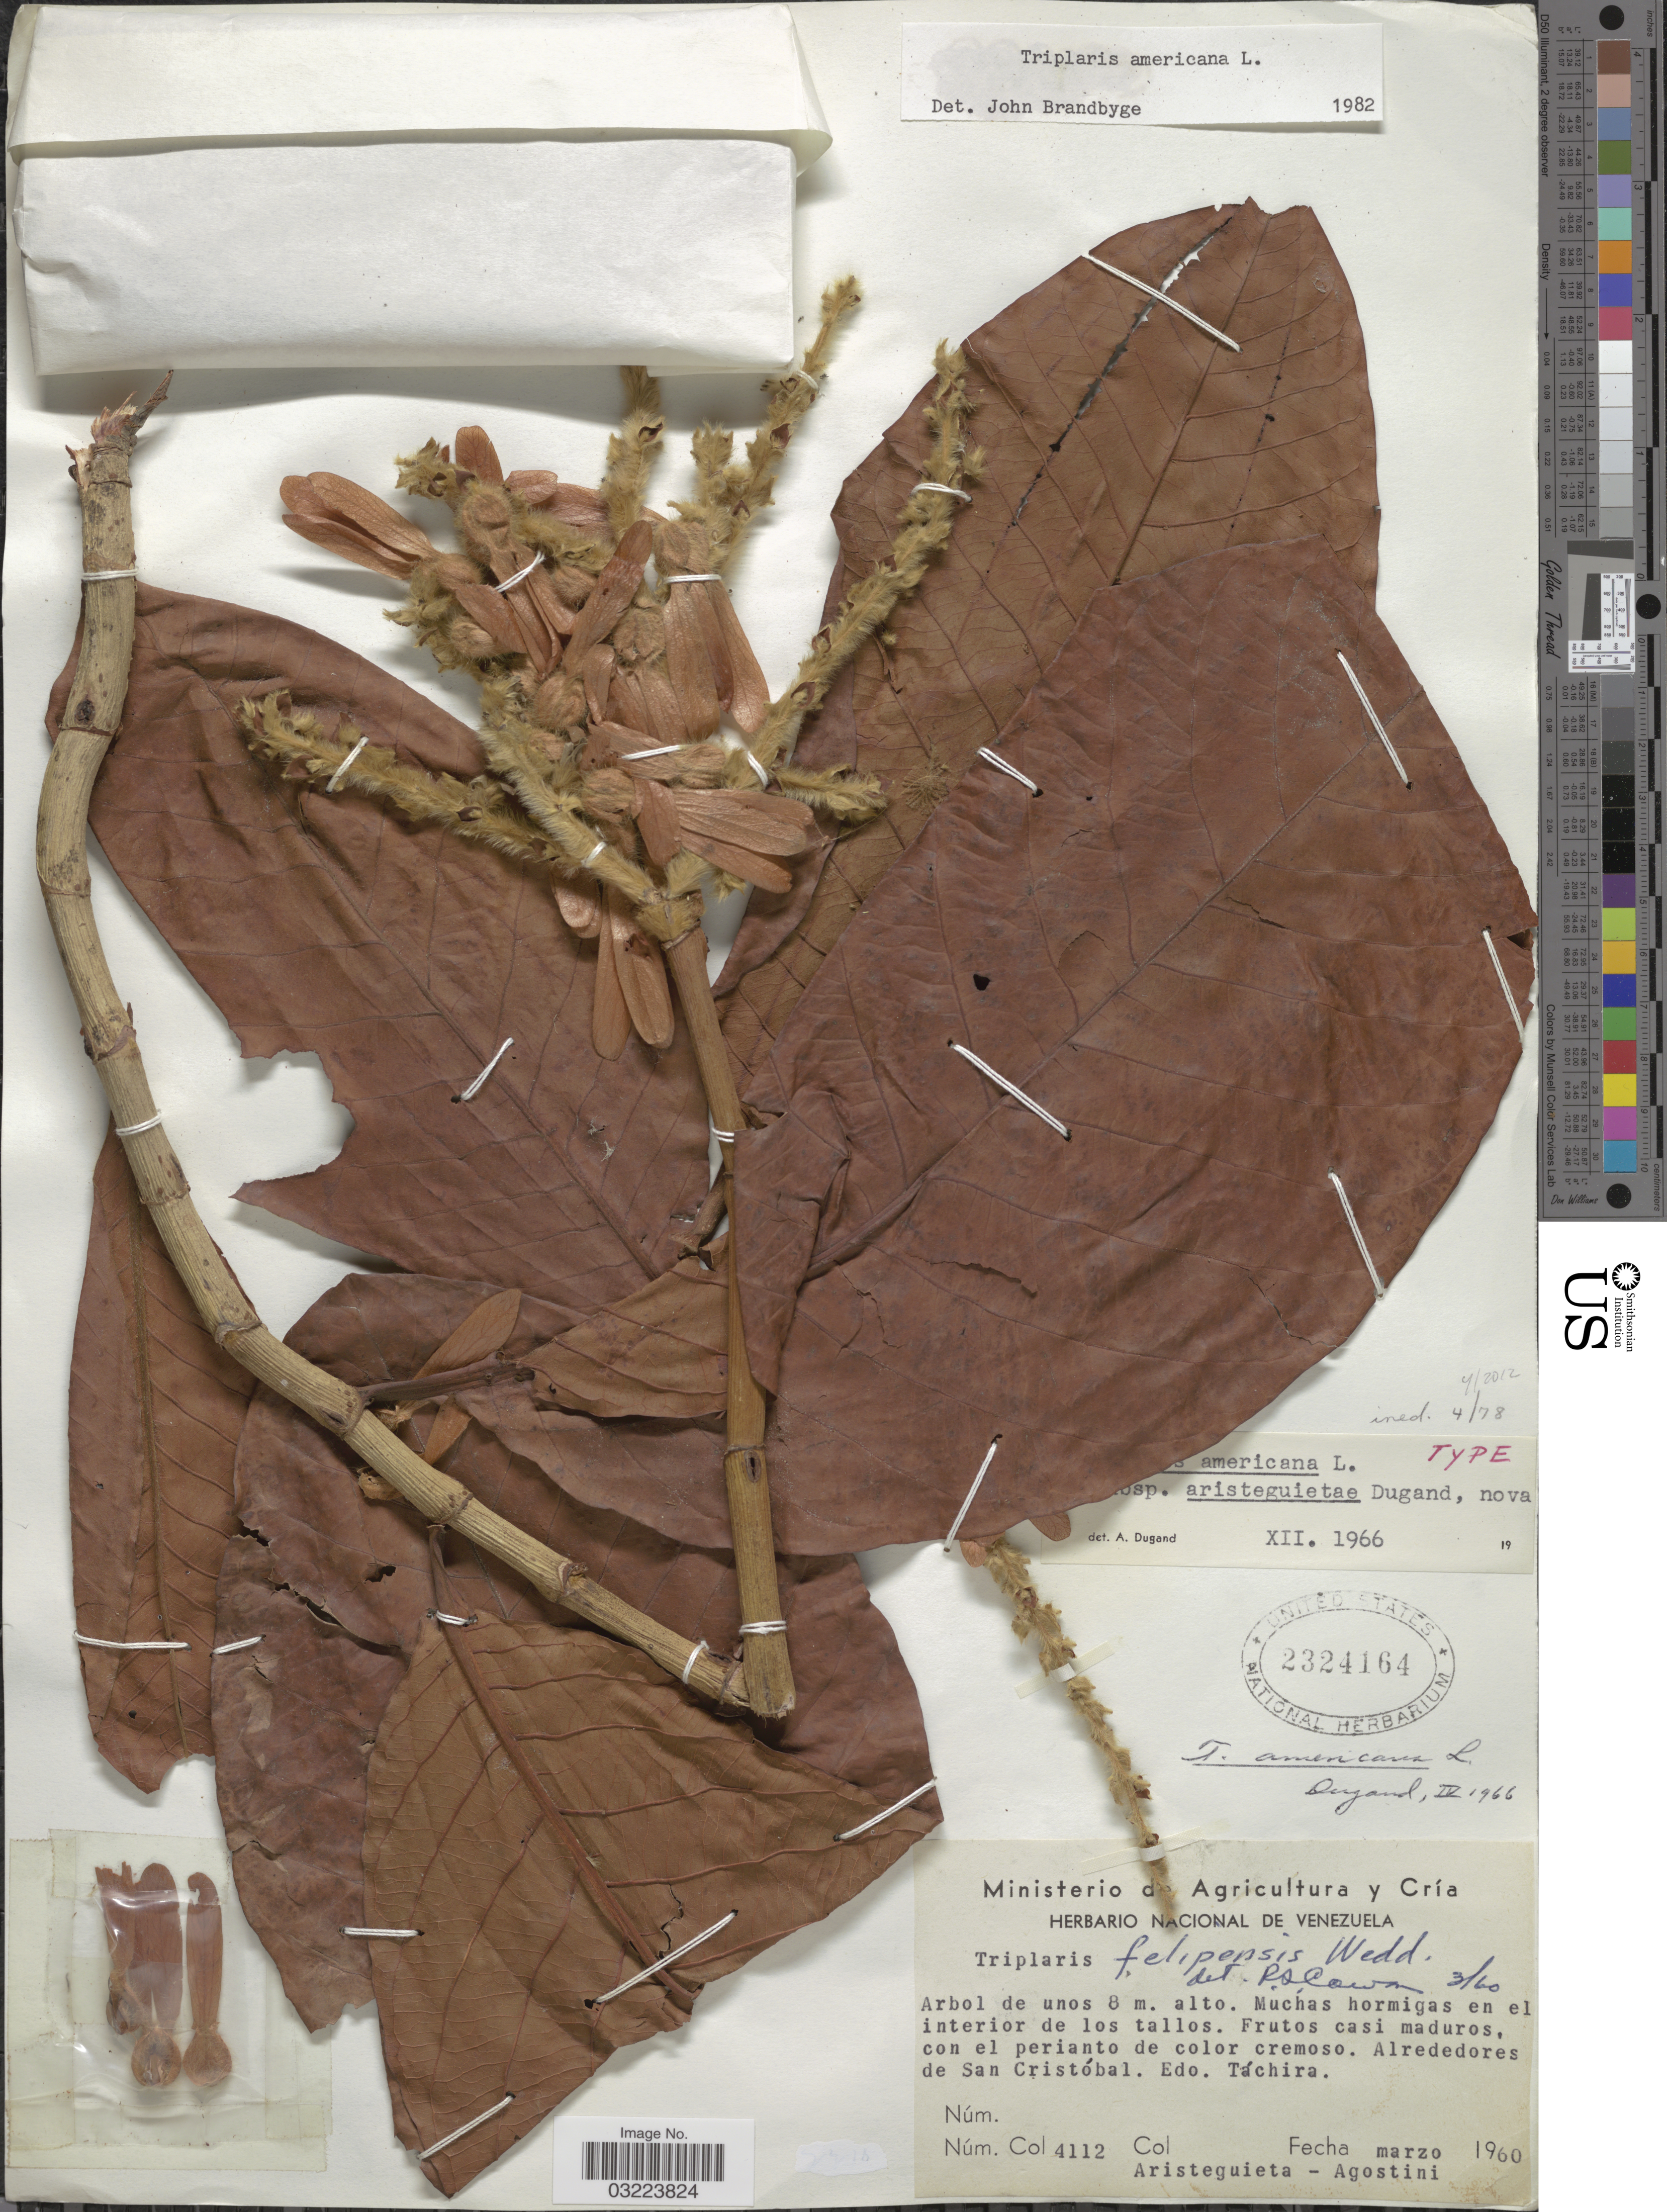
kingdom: Plantae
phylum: Tracheophyta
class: Magnoliopsida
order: Caryophyllales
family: Polygonaceae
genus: Triplaris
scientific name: Triplaris americana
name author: L.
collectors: -. Aristeguieta & Agostini, --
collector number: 4112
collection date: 1960-03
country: Venezuela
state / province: Tachira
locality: Alrededores de San Cristóbal.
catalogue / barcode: US 2324164